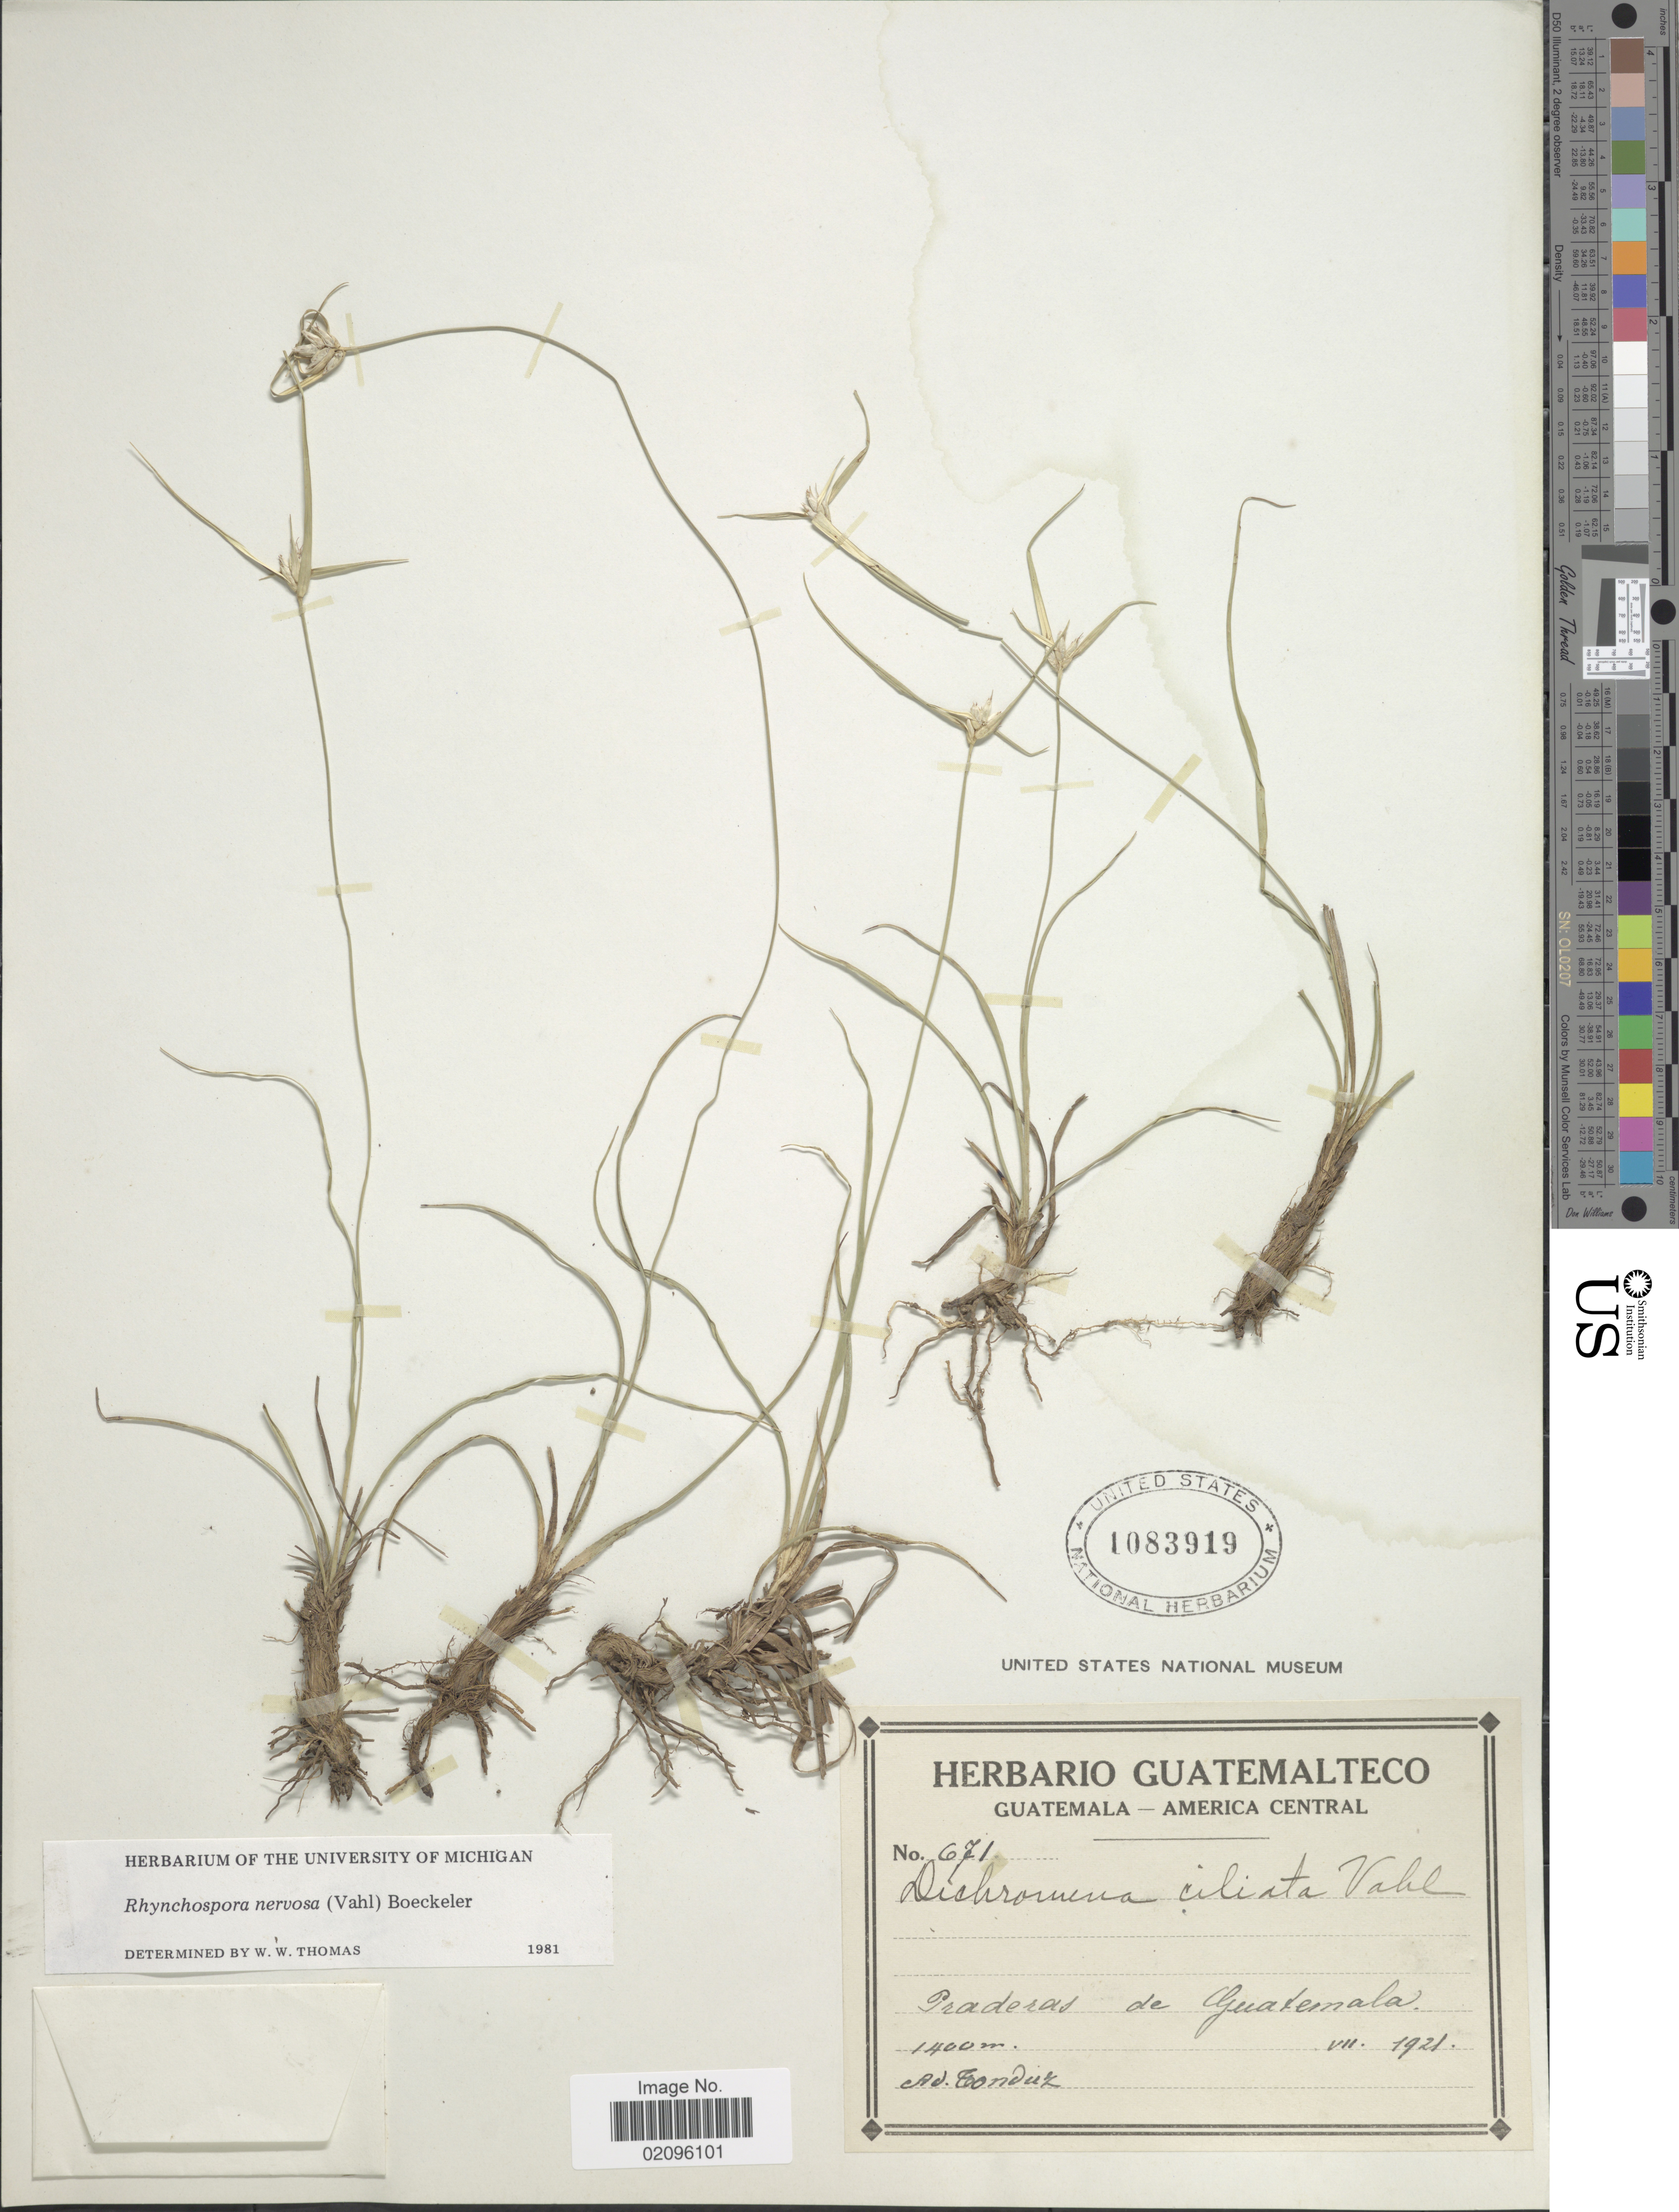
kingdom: Plantae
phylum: Tracheophyta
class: Liliopsida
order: Poales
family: Cyperaceae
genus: Rhynchospora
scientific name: Rhynchospora nervosa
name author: (Vahl) Boeckeler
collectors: A. Tonduz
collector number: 671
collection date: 1921-07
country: Guatemala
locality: Praderos de Guatemala.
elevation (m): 1400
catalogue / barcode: US 1083919